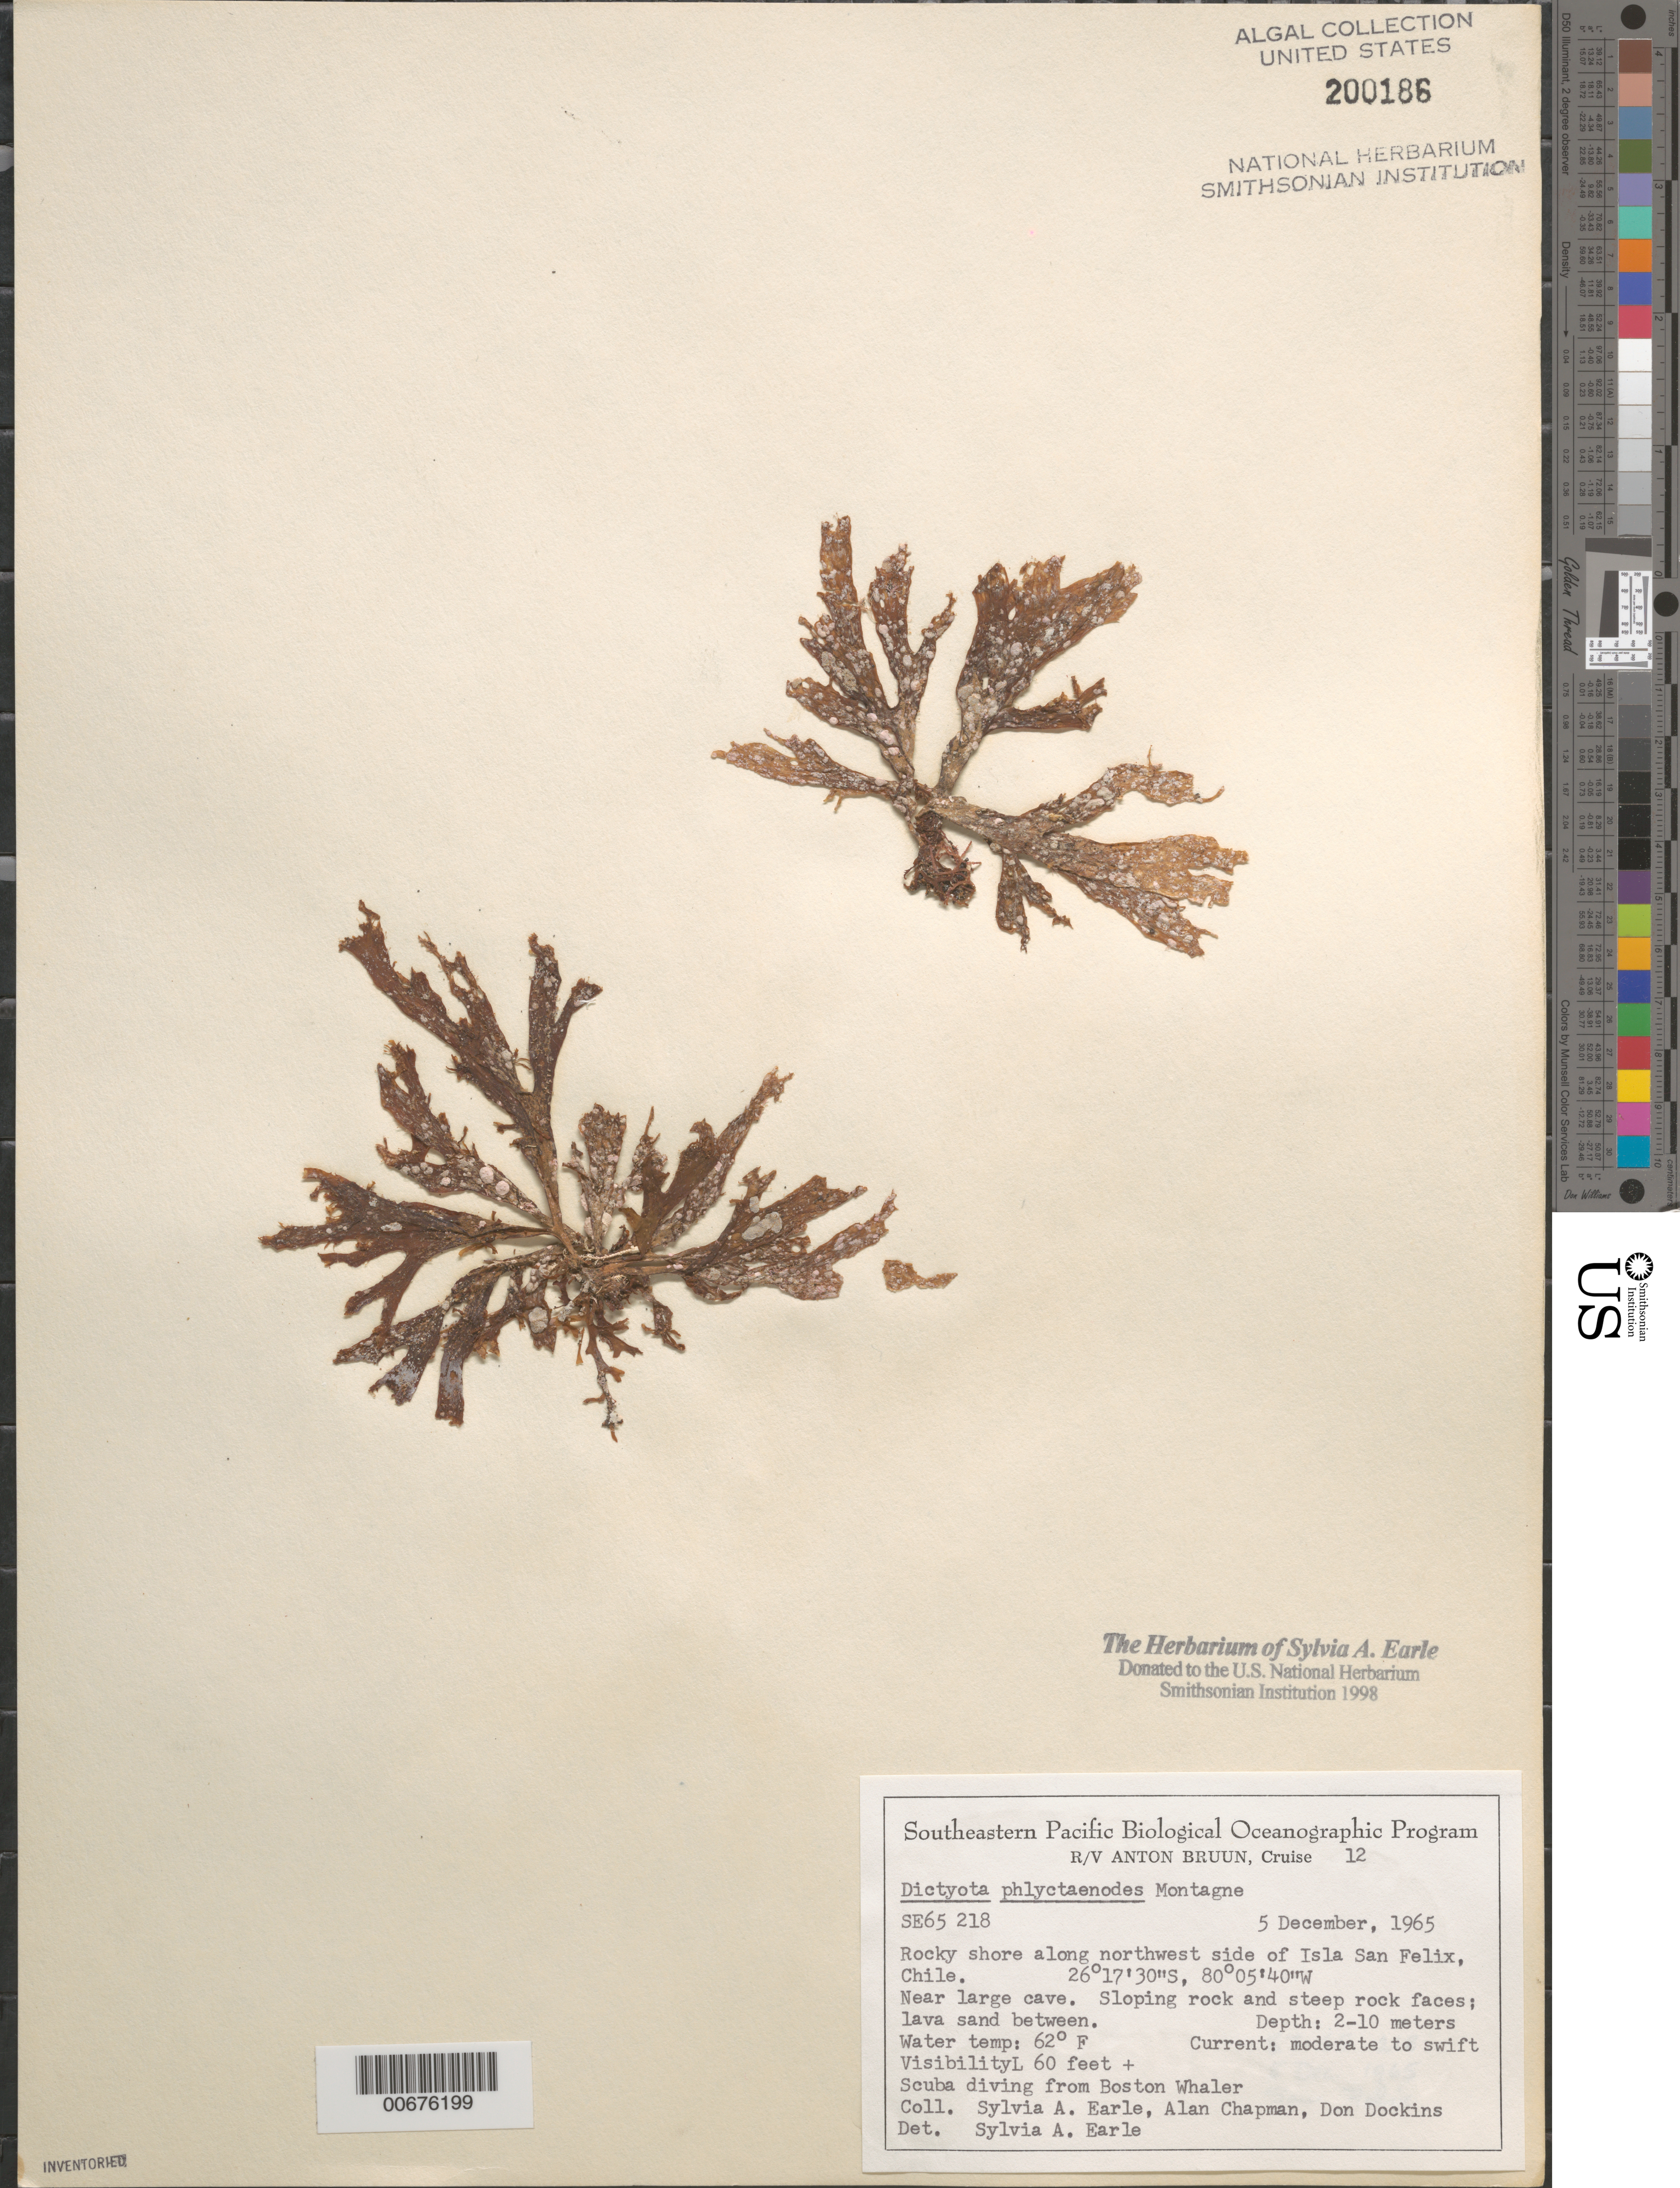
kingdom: Chromista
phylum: Ochrophyta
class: Phaeophyceae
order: Dictyotales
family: Dictyotaceae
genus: Dictyota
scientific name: Dictyota phlyctaenodes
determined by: Earle, S. A.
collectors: S. A. Earle, A. Chapman & D. Dockins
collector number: SE 65218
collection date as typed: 05 Dec 1965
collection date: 1965-12-05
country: Chile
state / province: Atacama (III)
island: Isla San Felix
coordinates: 26 17' 30" S, 80 05' 40" W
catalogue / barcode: US 200186